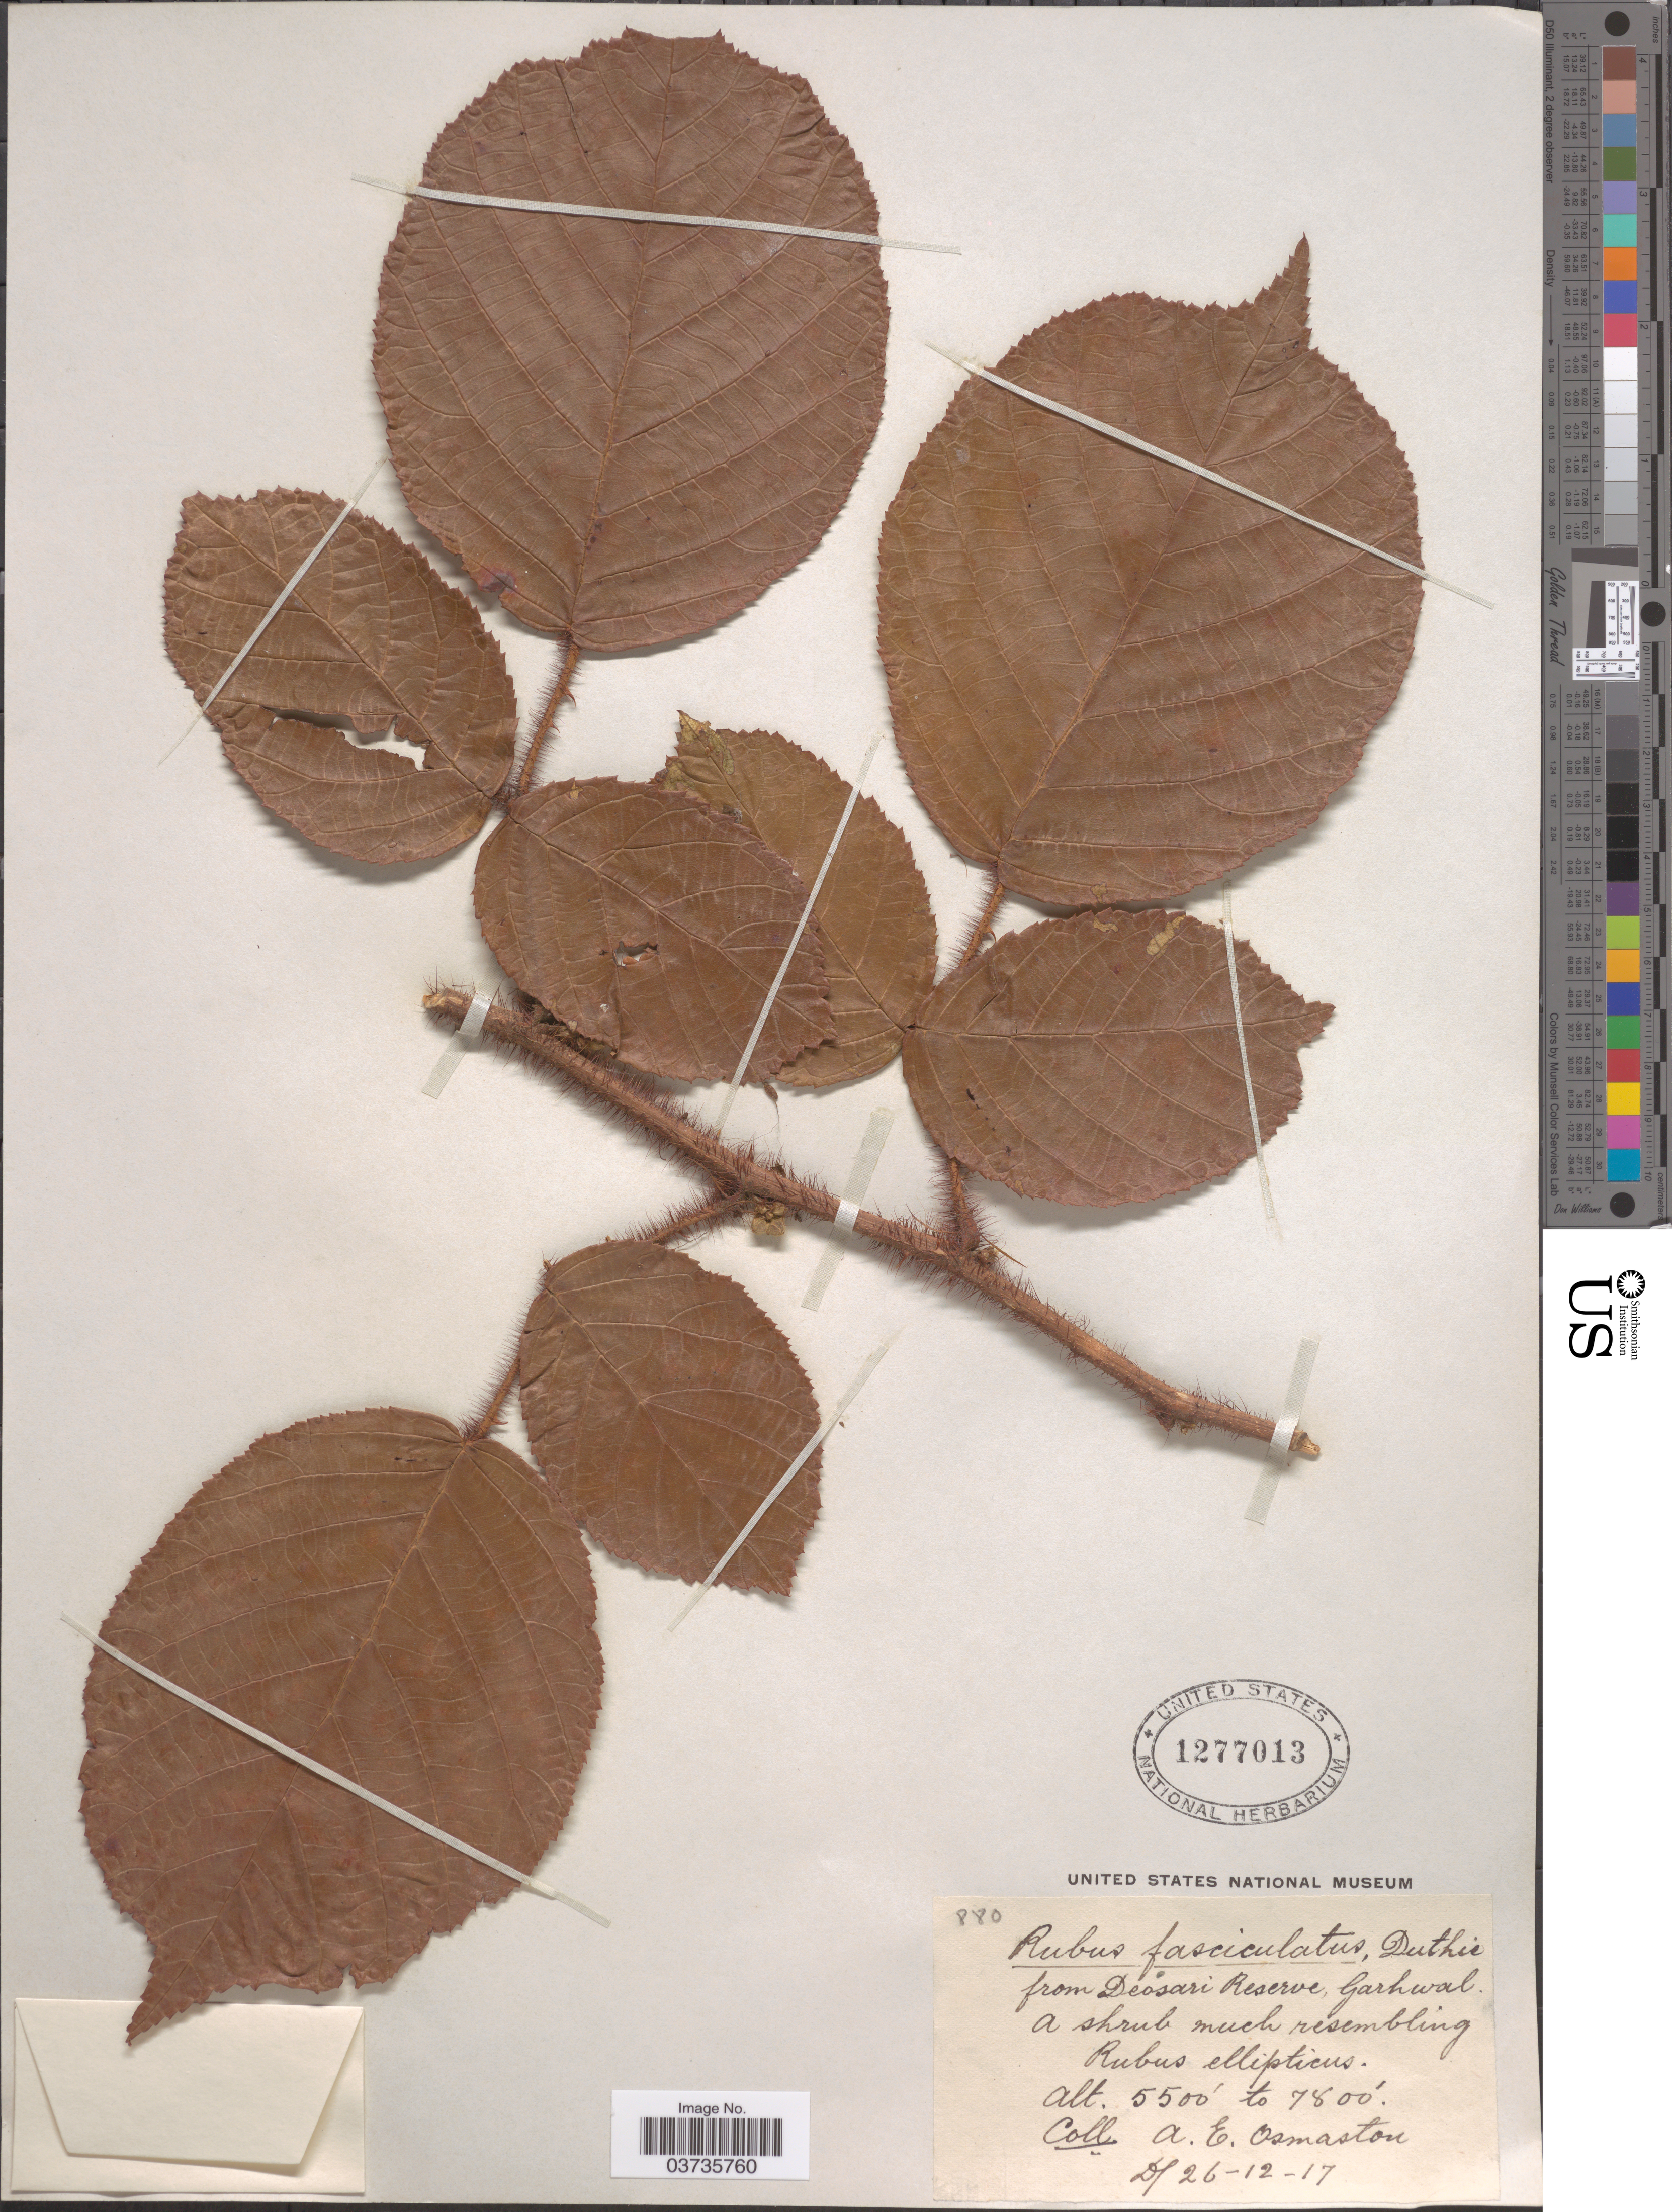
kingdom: Plantae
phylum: Tracheophyta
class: Magnoliopsida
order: Rosales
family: Rosaceae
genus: Rubus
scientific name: Rubus fasciculatus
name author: P.J. Müll.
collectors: A. Osmaston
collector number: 880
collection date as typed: Transcribed d/m/y: 26/12/17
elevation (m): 1676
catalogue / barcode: US 1277013